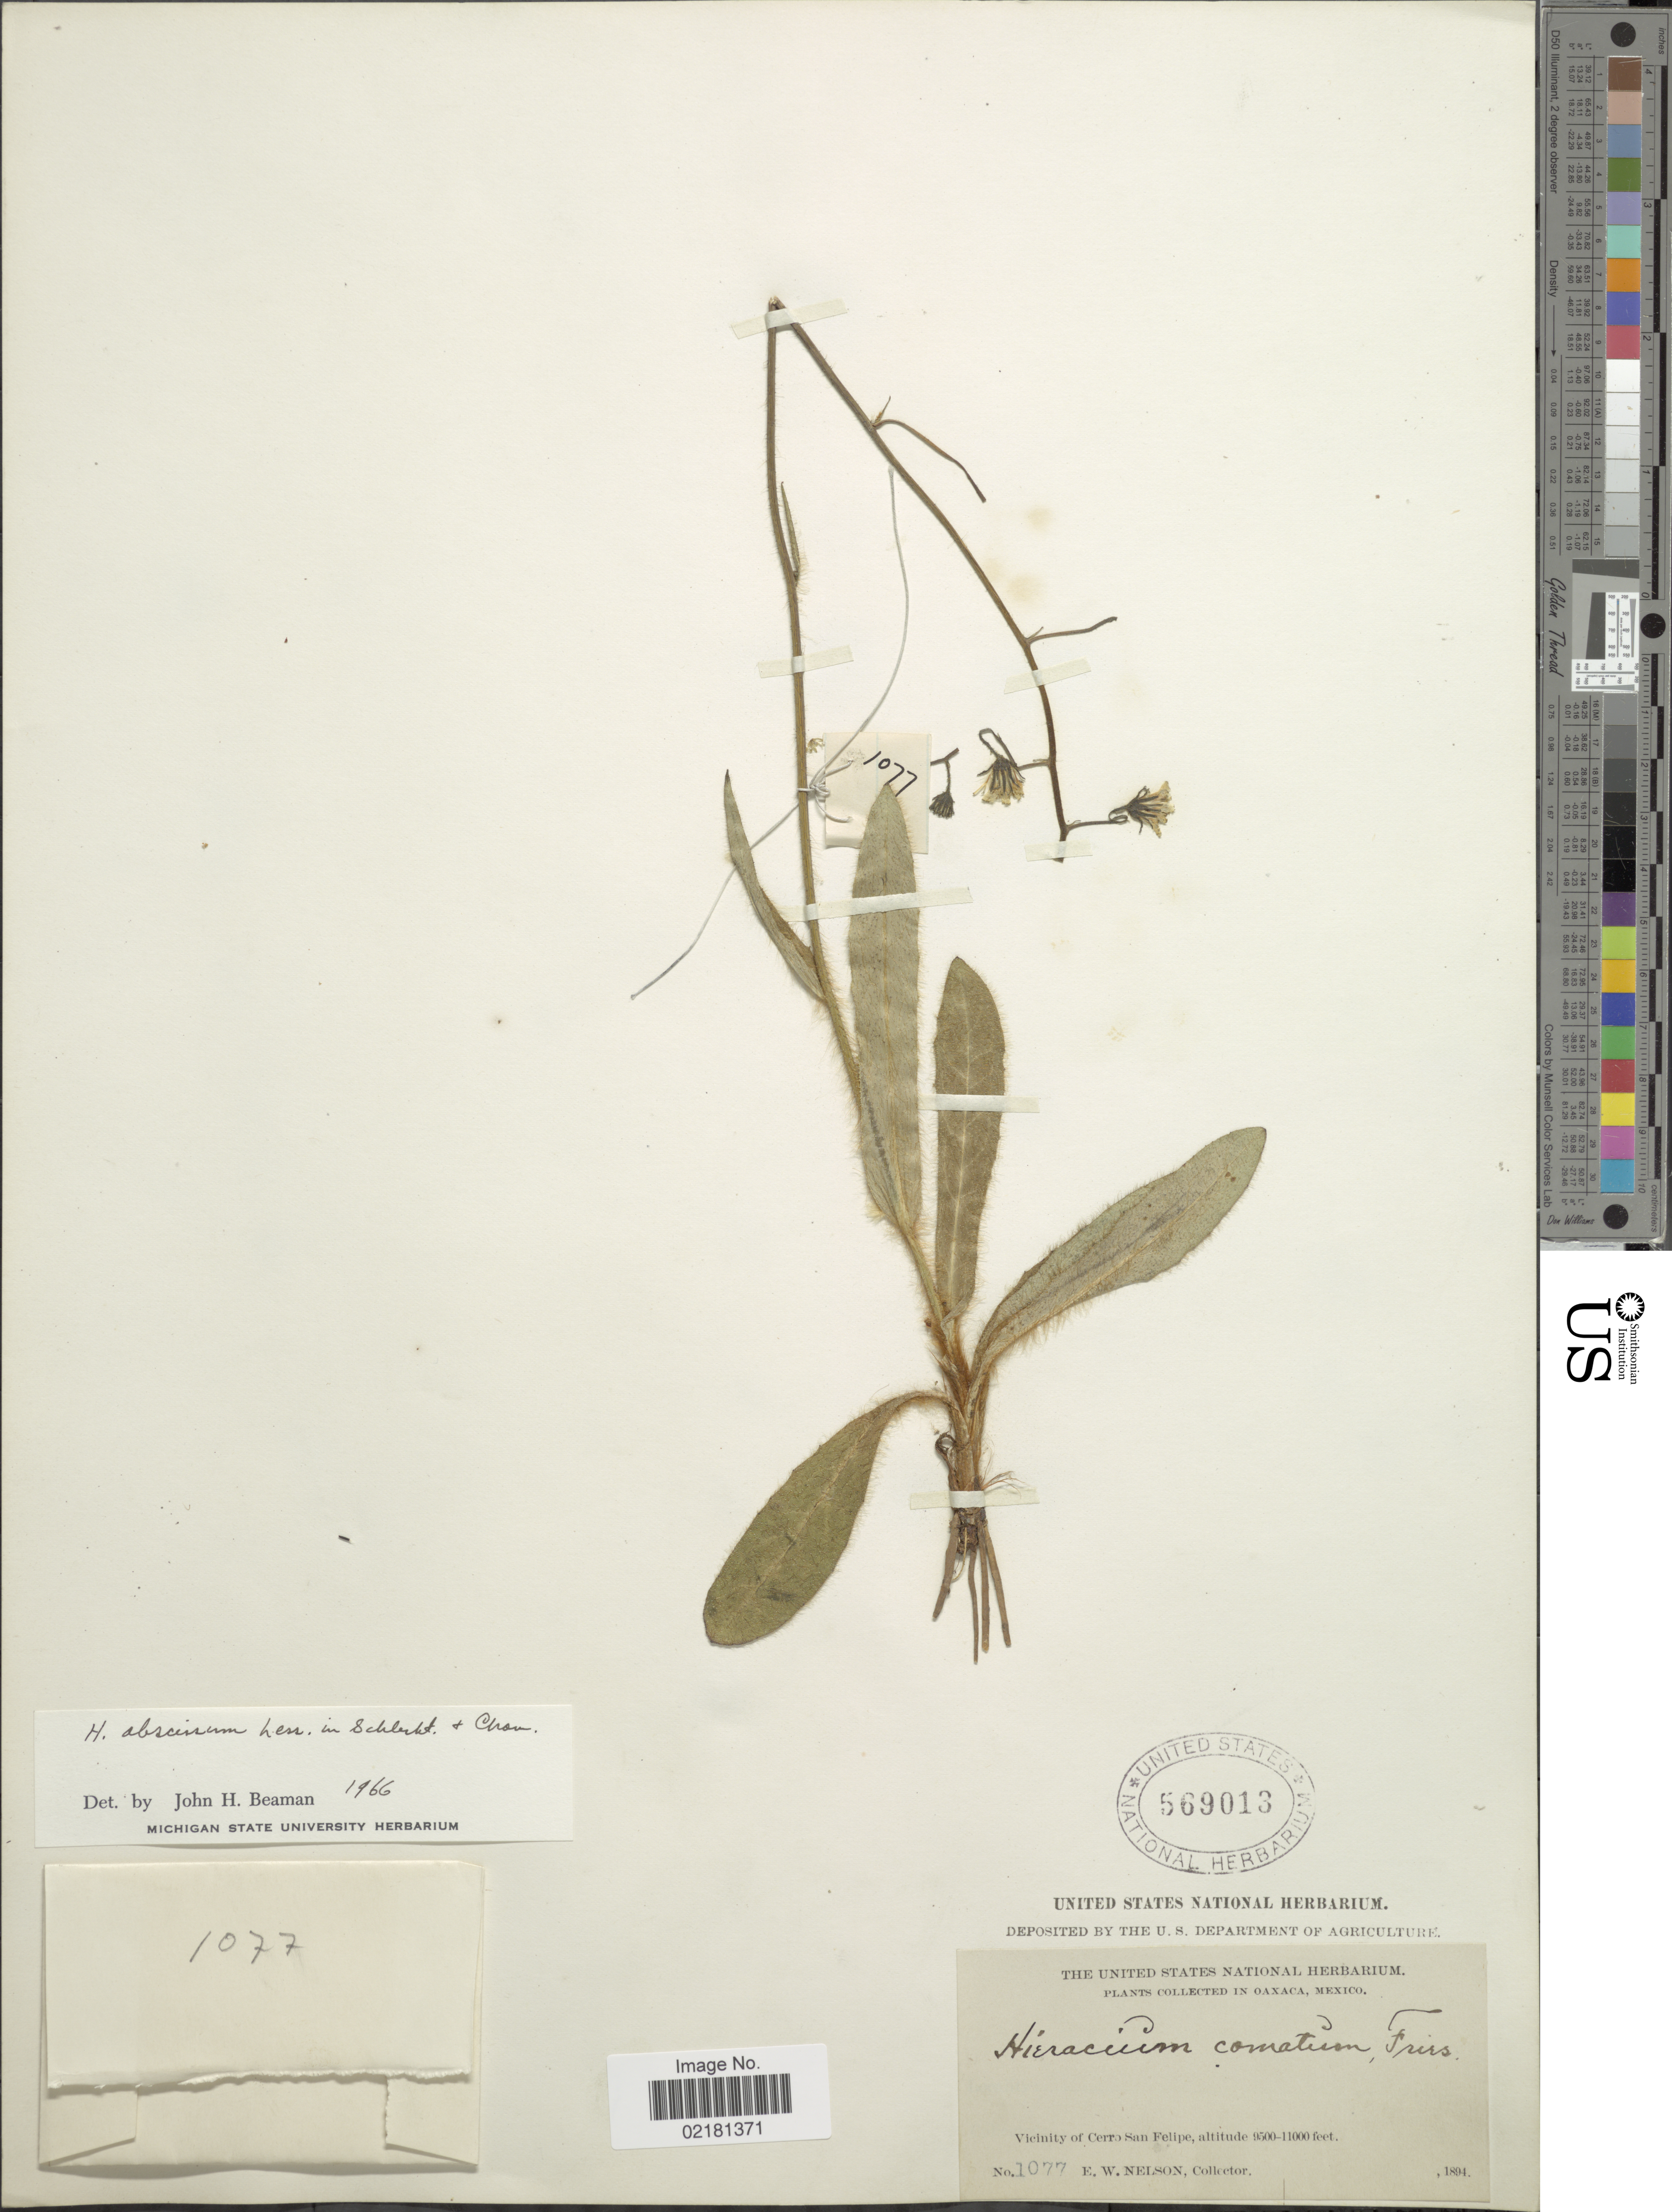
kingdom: Plantae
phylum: Tracheophyta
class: Magnoliopsida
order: Asterales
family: Asteraceae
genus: Hieracium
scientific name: Hieracium abscissum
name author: Less.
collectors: E. W. Nelson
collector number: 1077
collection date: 1894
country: Mexico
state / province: Oaxaca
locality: Vicinity of Cerro San Felipe.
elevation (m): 2896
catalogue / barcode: US 569013